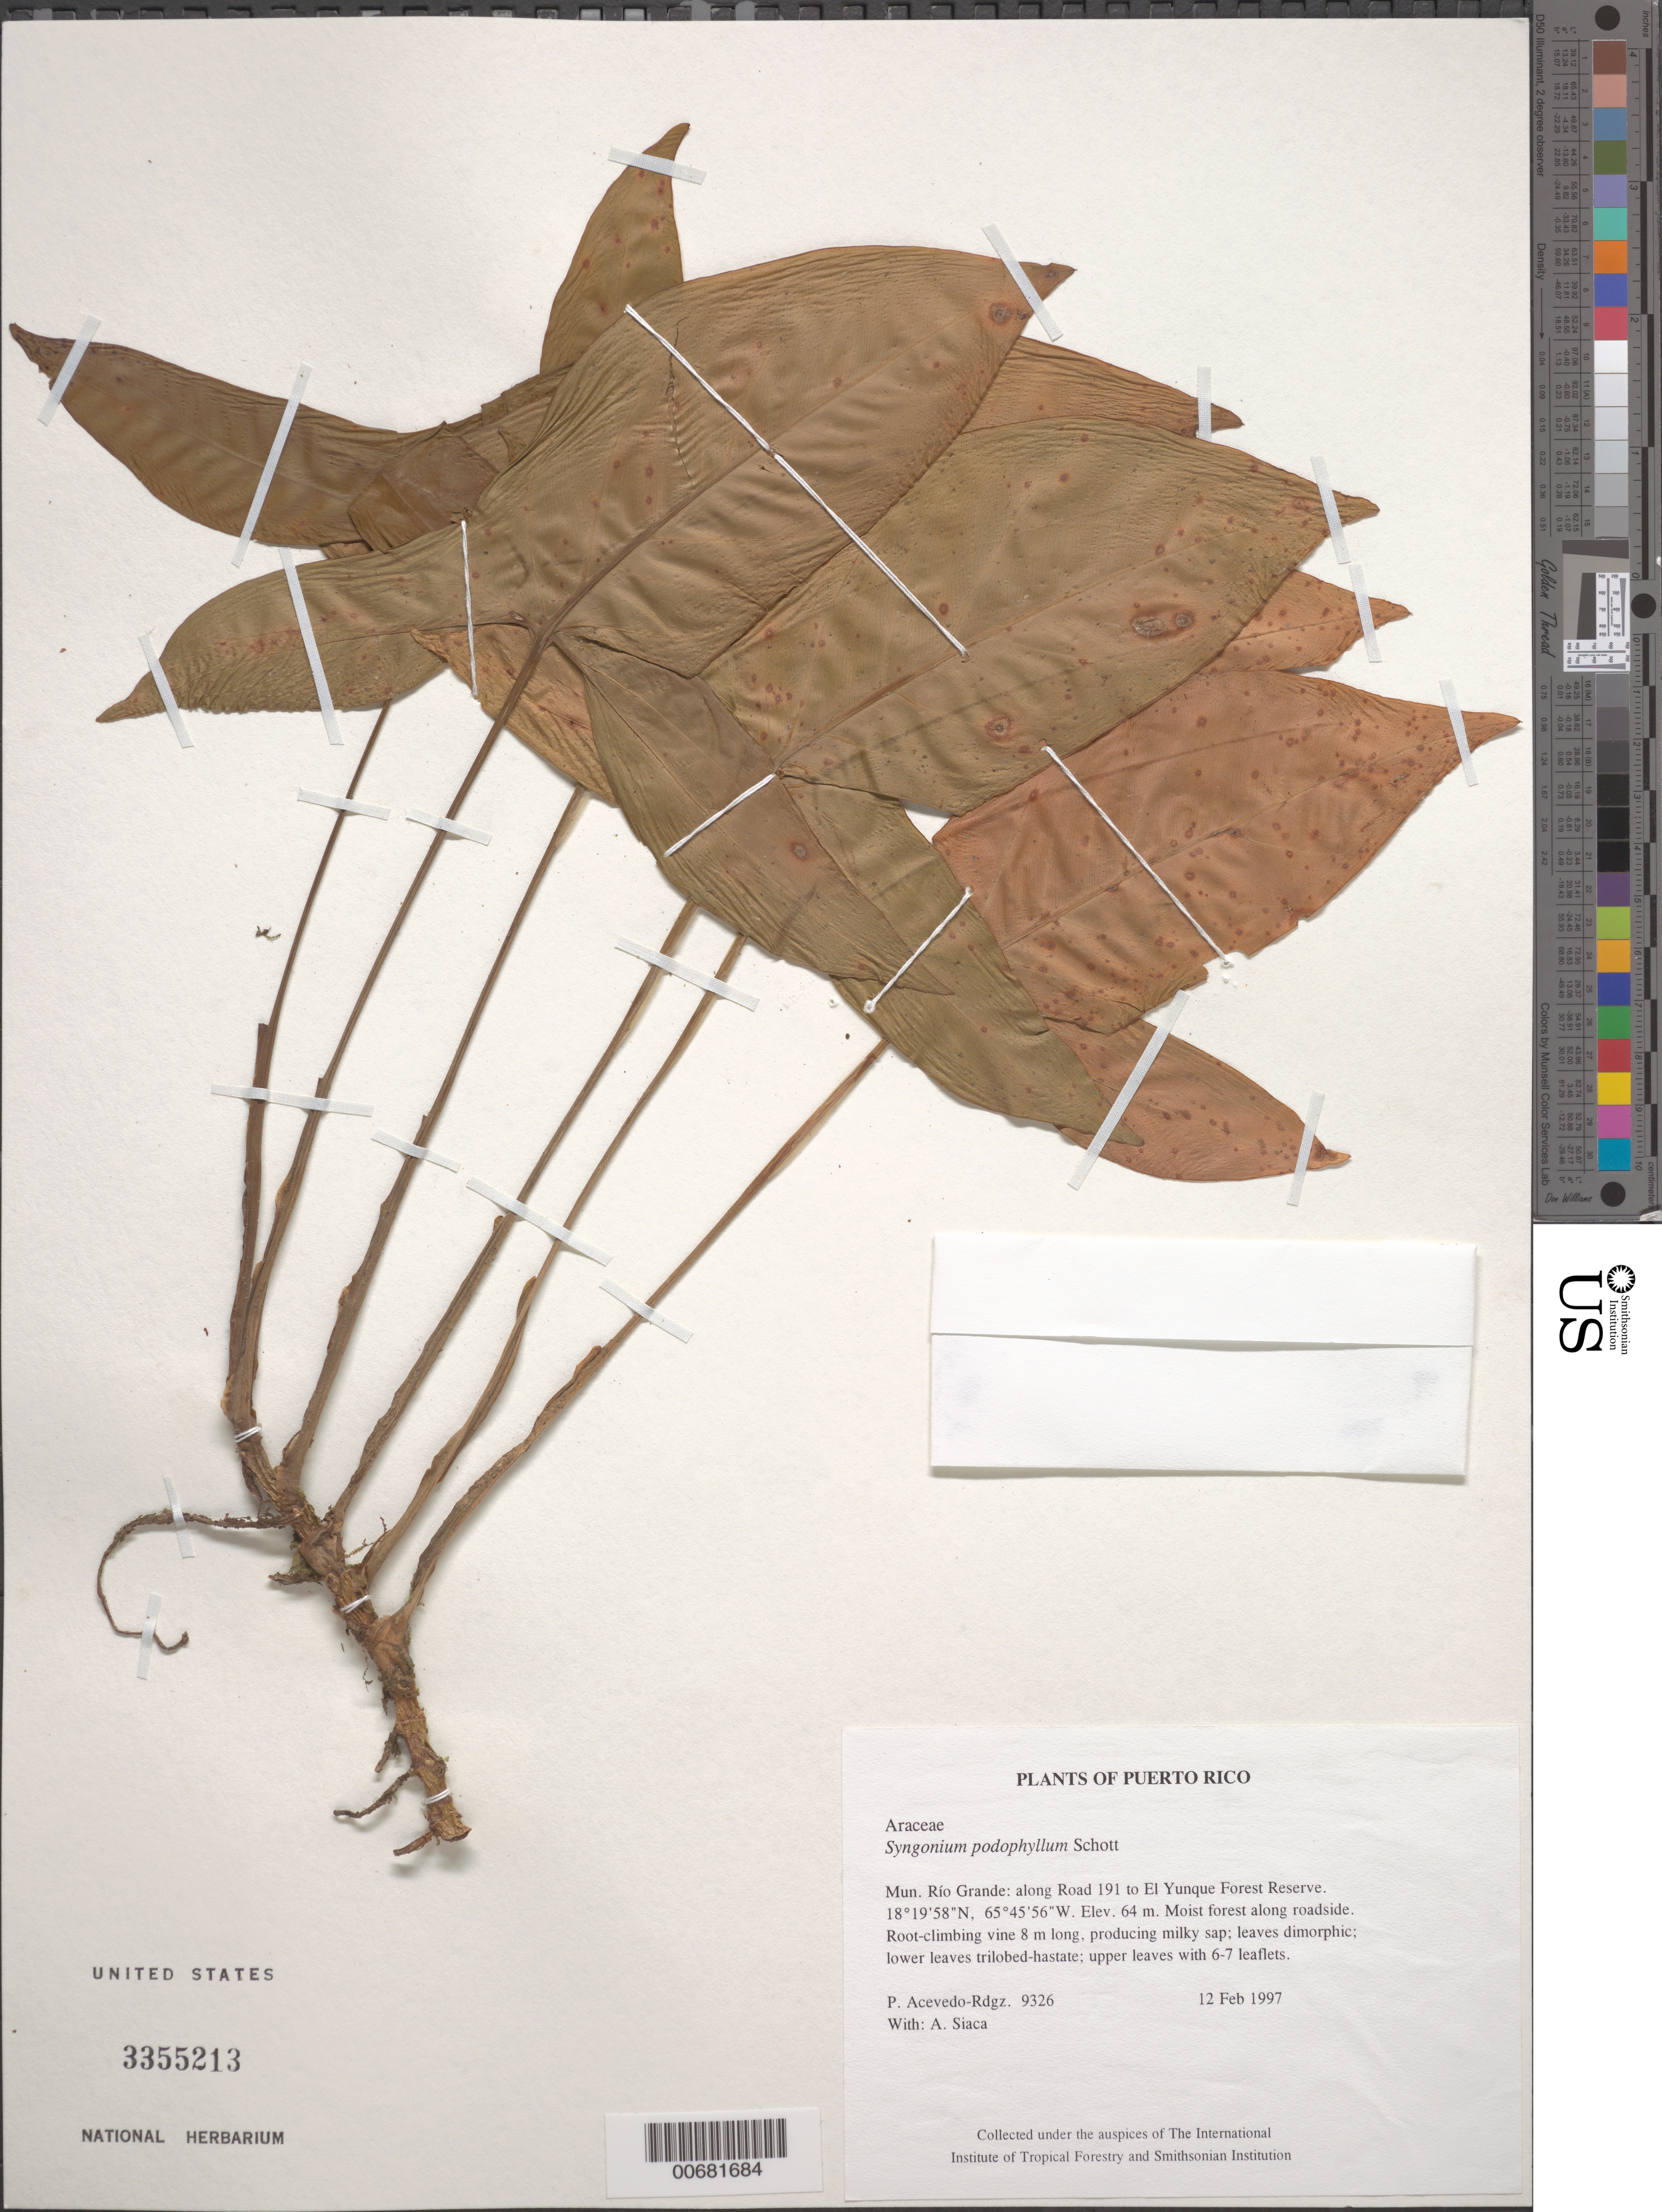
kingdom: Plantae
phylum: Tracheophyta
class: Liliopsida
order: Alismatales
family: Araceae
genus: Syngonium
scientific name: Syngonium podophyllum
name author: Schott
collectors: P. Acevedo-Rodr. & A. Siaca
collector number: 9326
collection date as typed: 12 Feb 1997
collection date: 1997-02-12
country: Puerto Rico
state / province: Río Grande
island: Puerto Rico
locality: Río Grande: along Road 191 to El Yunque Forest Reserve.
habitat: Moist forest along roadside.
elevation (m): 64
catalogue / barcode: US 3355213